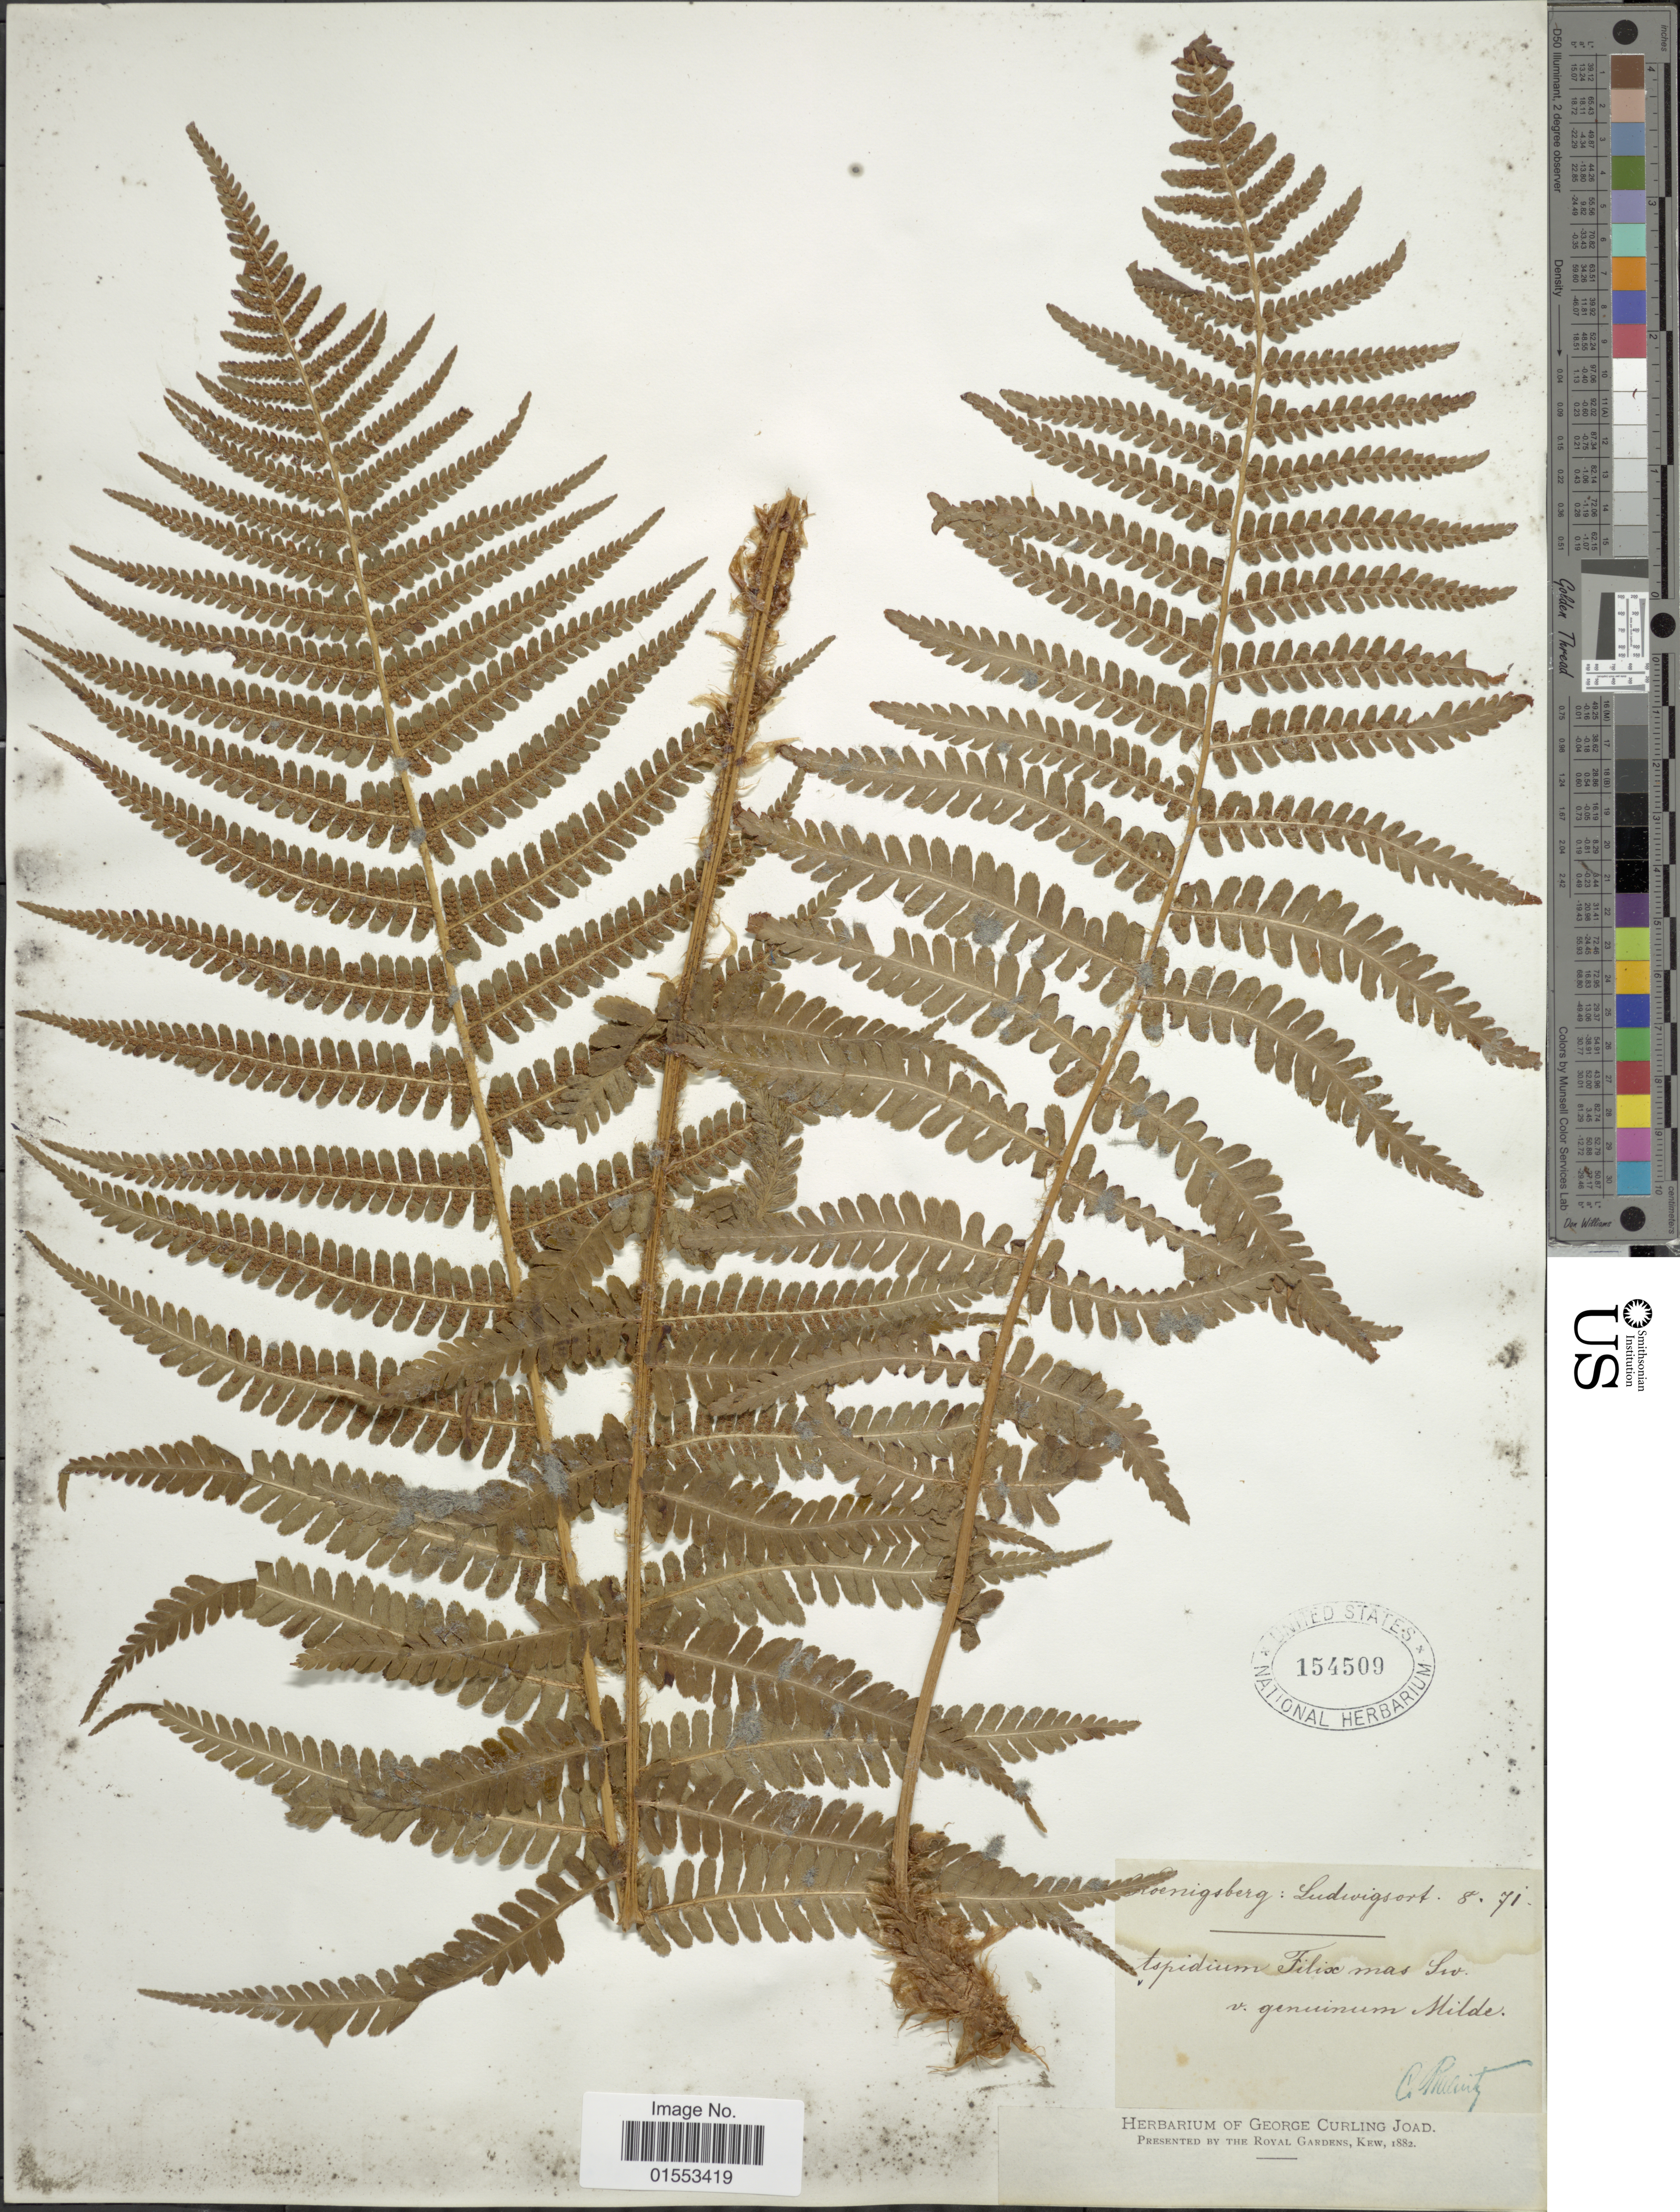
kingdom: Plantae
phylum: Tracheophyta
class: Polypodiopsida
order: Polypodiales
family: Dryopteridaceae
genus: Dryopteris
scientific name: Dryopteris filix-mas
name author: (L.) Schott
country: Germany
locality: Hoenigsberg: Ludwigsort.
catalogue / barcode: US 154509